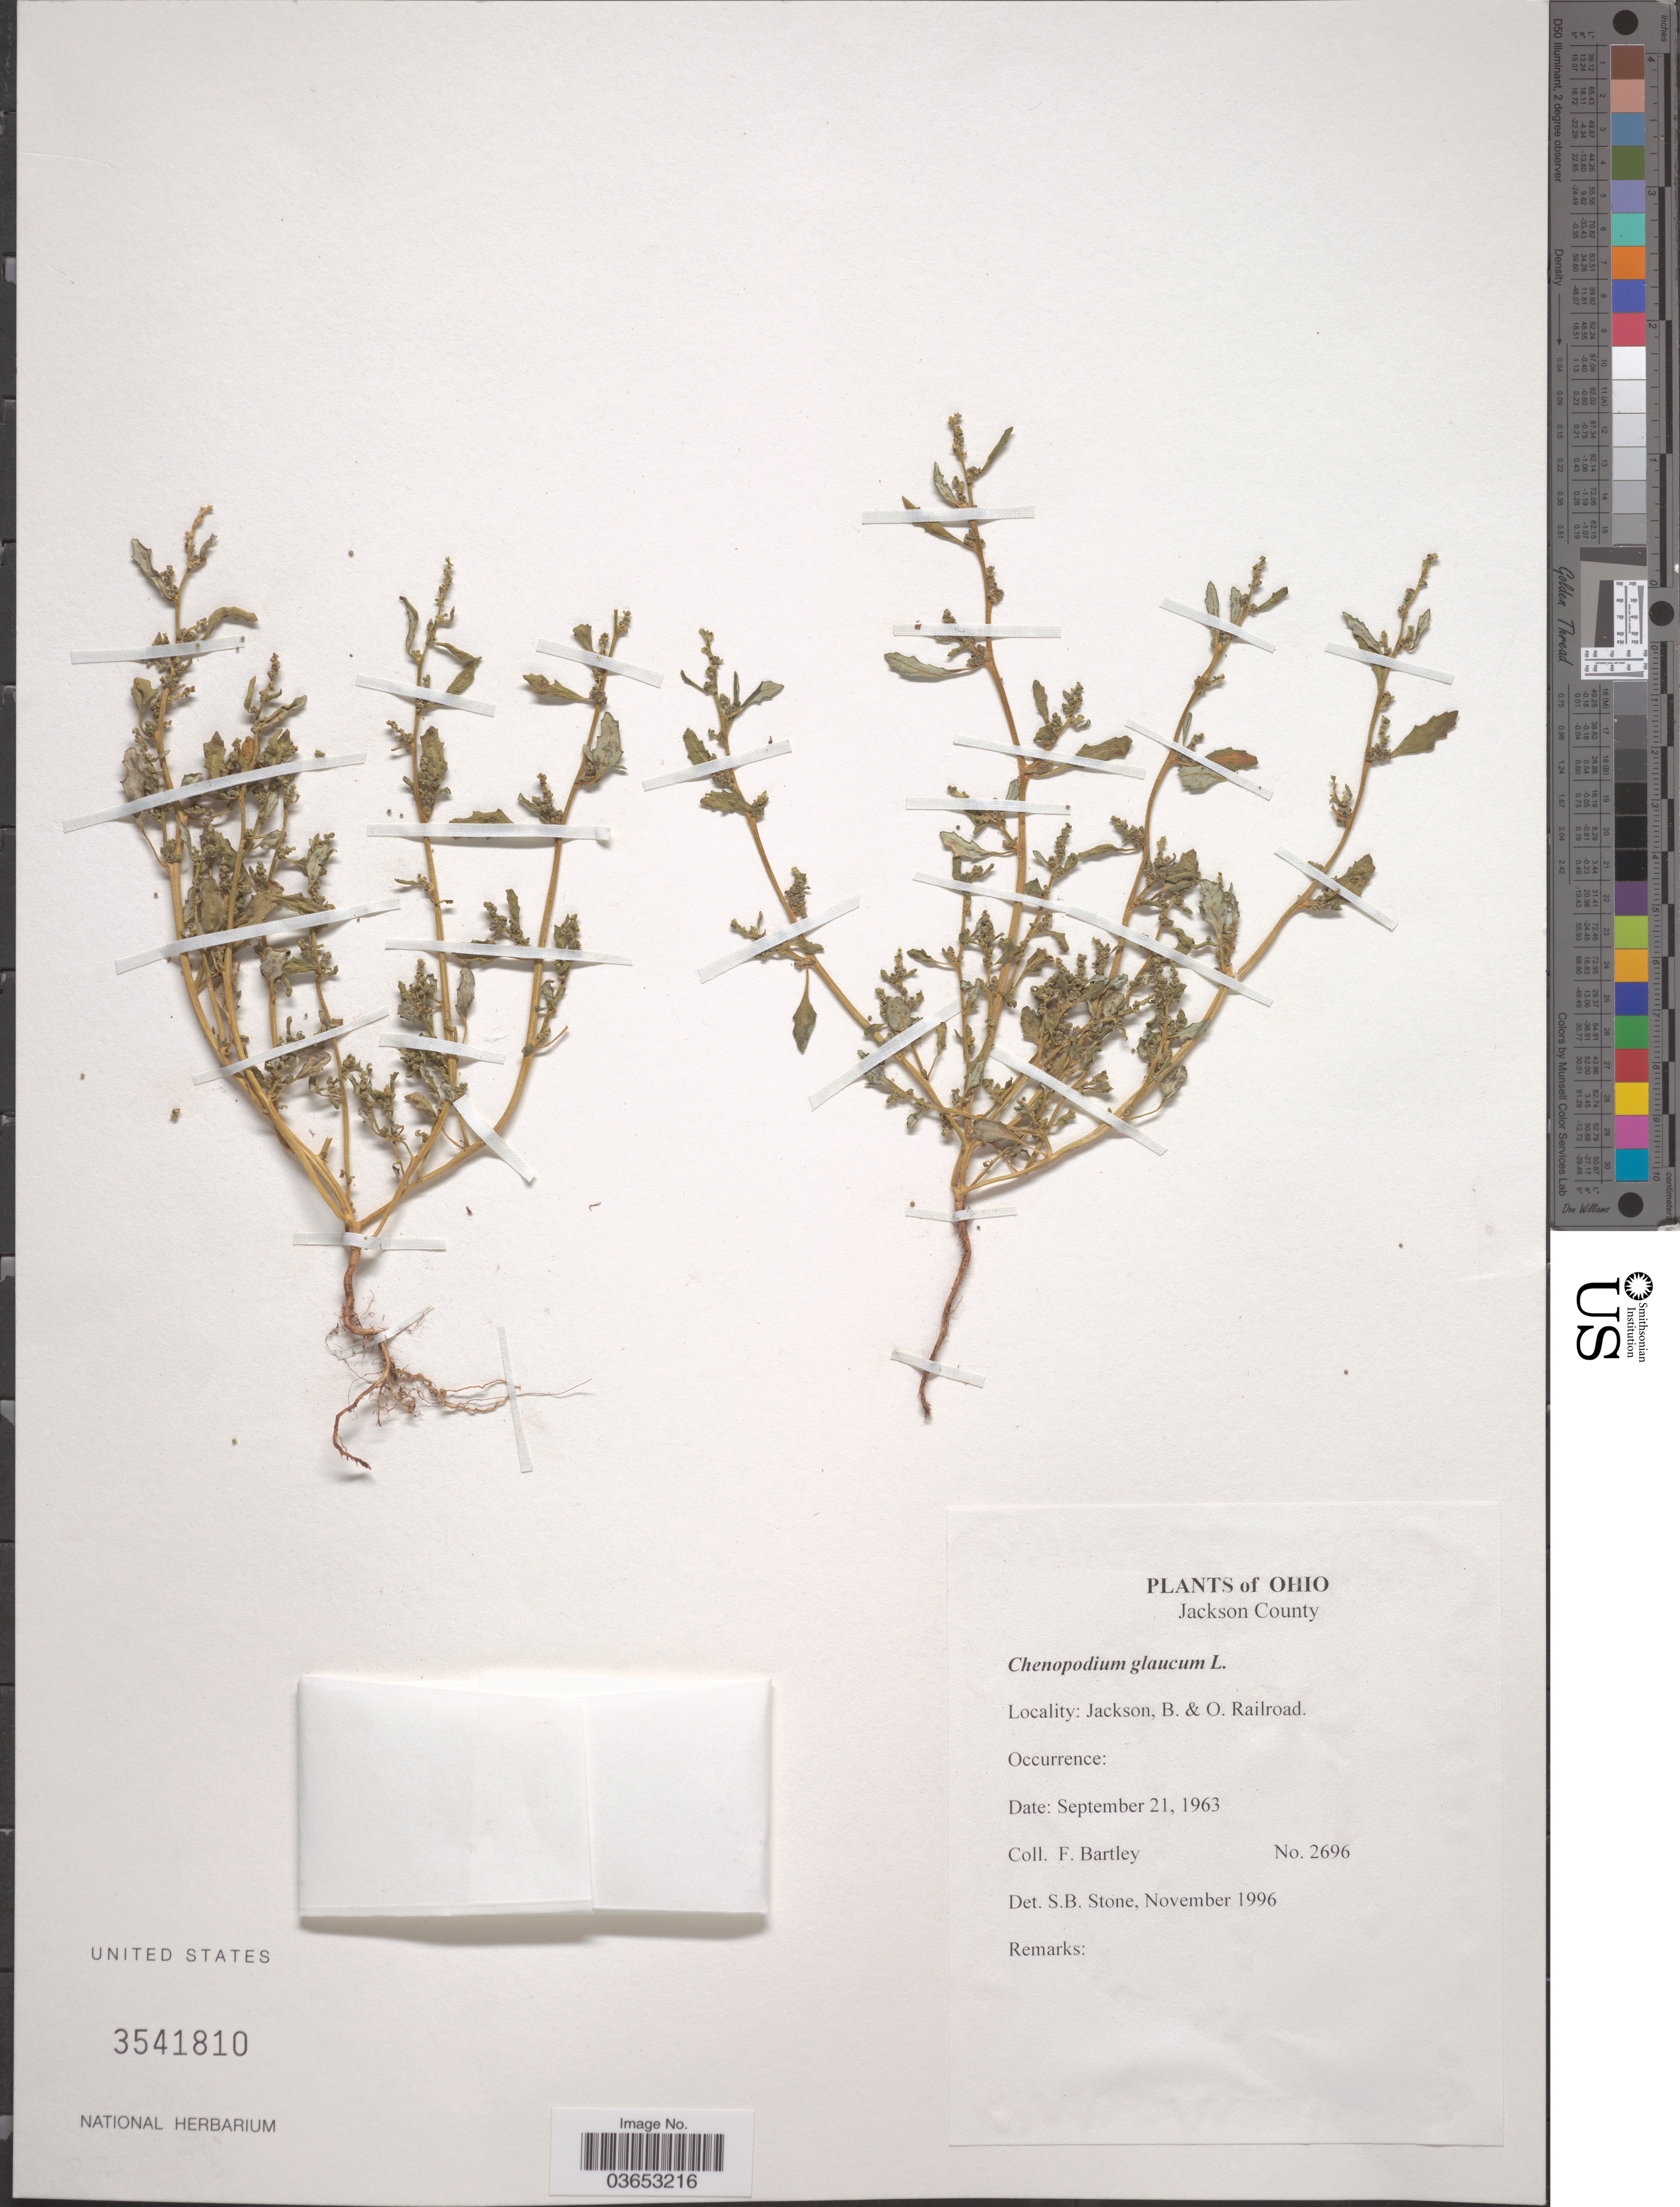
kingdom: Plantae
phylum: Tracheophyta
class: Magnoliopsida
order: Caryophyllales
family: Amaranthaceae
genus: Chenopodium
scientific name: Chenopodium glaucum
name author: L.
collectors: F. Bartley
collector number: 2696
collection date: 1963-09-21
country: United States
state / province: Ohio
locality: Jackson County. Jackson, B. & O. Railroad.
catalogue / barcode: US 3541810